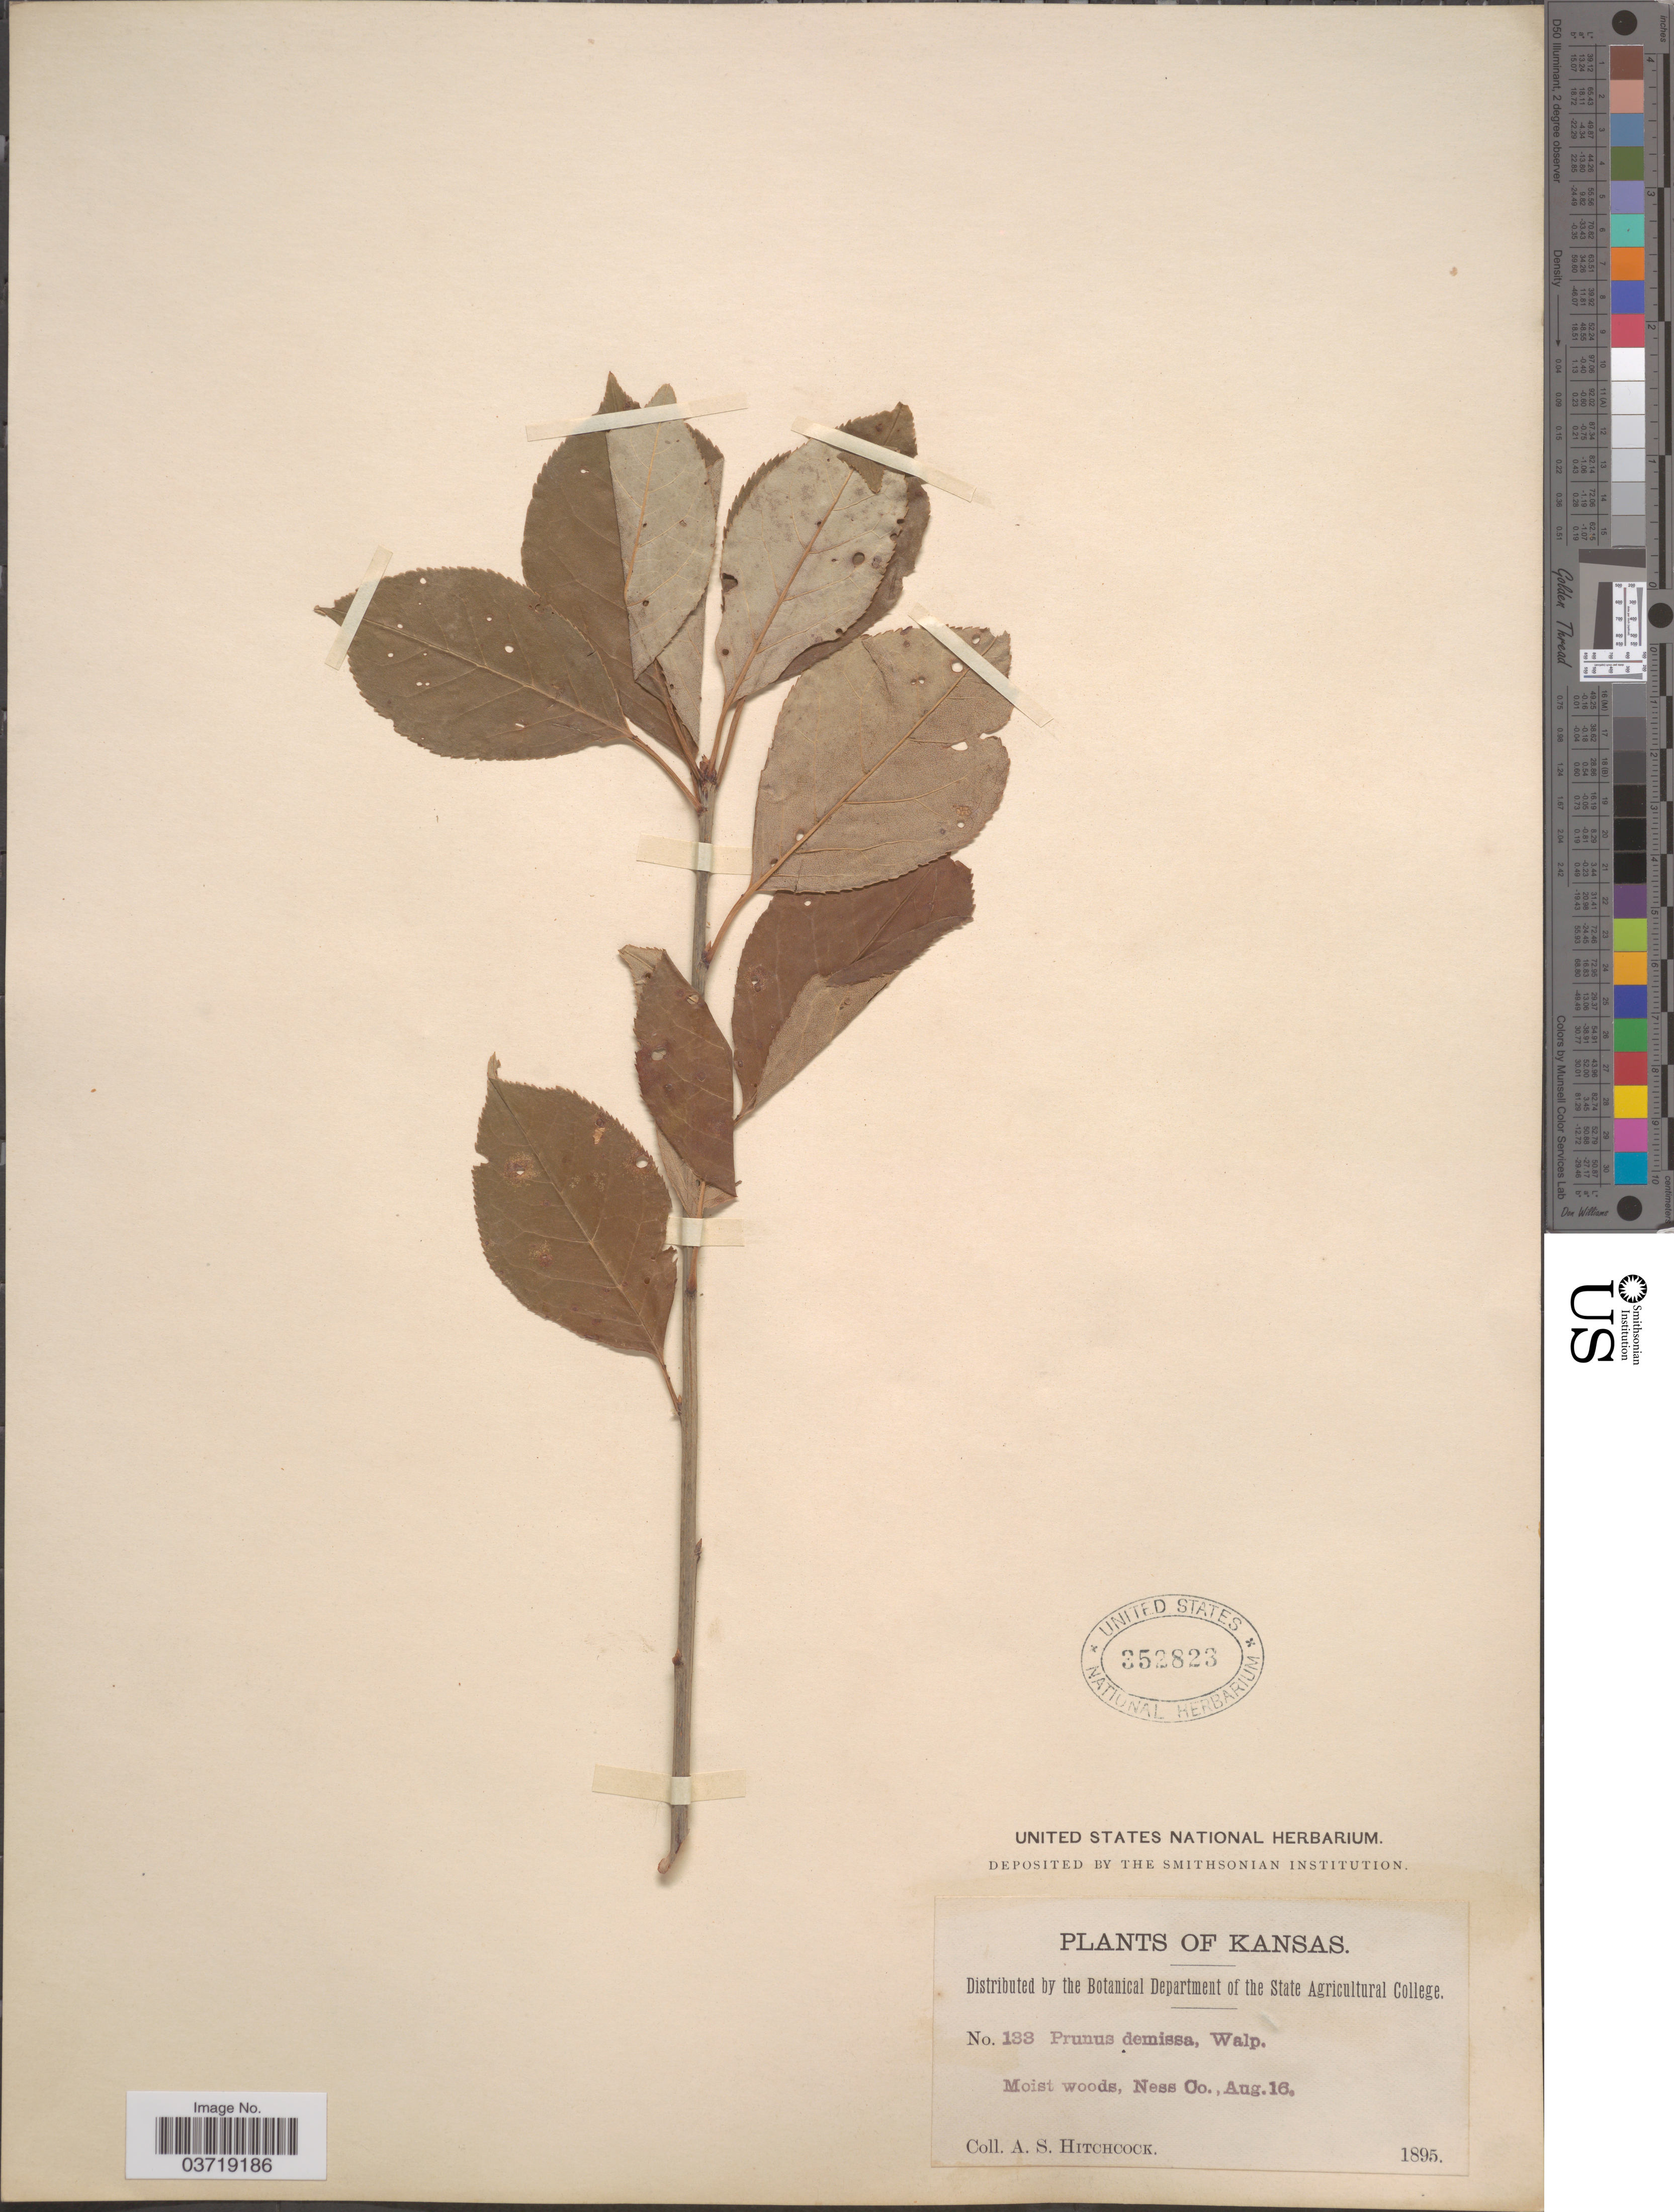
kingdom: Plantae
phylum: Tracheophyta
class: Magnoliopsida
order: Rosales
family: Rosaceae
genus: Prunus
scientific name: Prunus virginiana var. demissa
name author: (Nutt.) Torr.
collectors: A. S. Hitchcock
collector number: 133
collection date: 1895-08-16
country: United States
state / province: Kansas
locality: Ness Co.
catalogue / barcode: US 352823